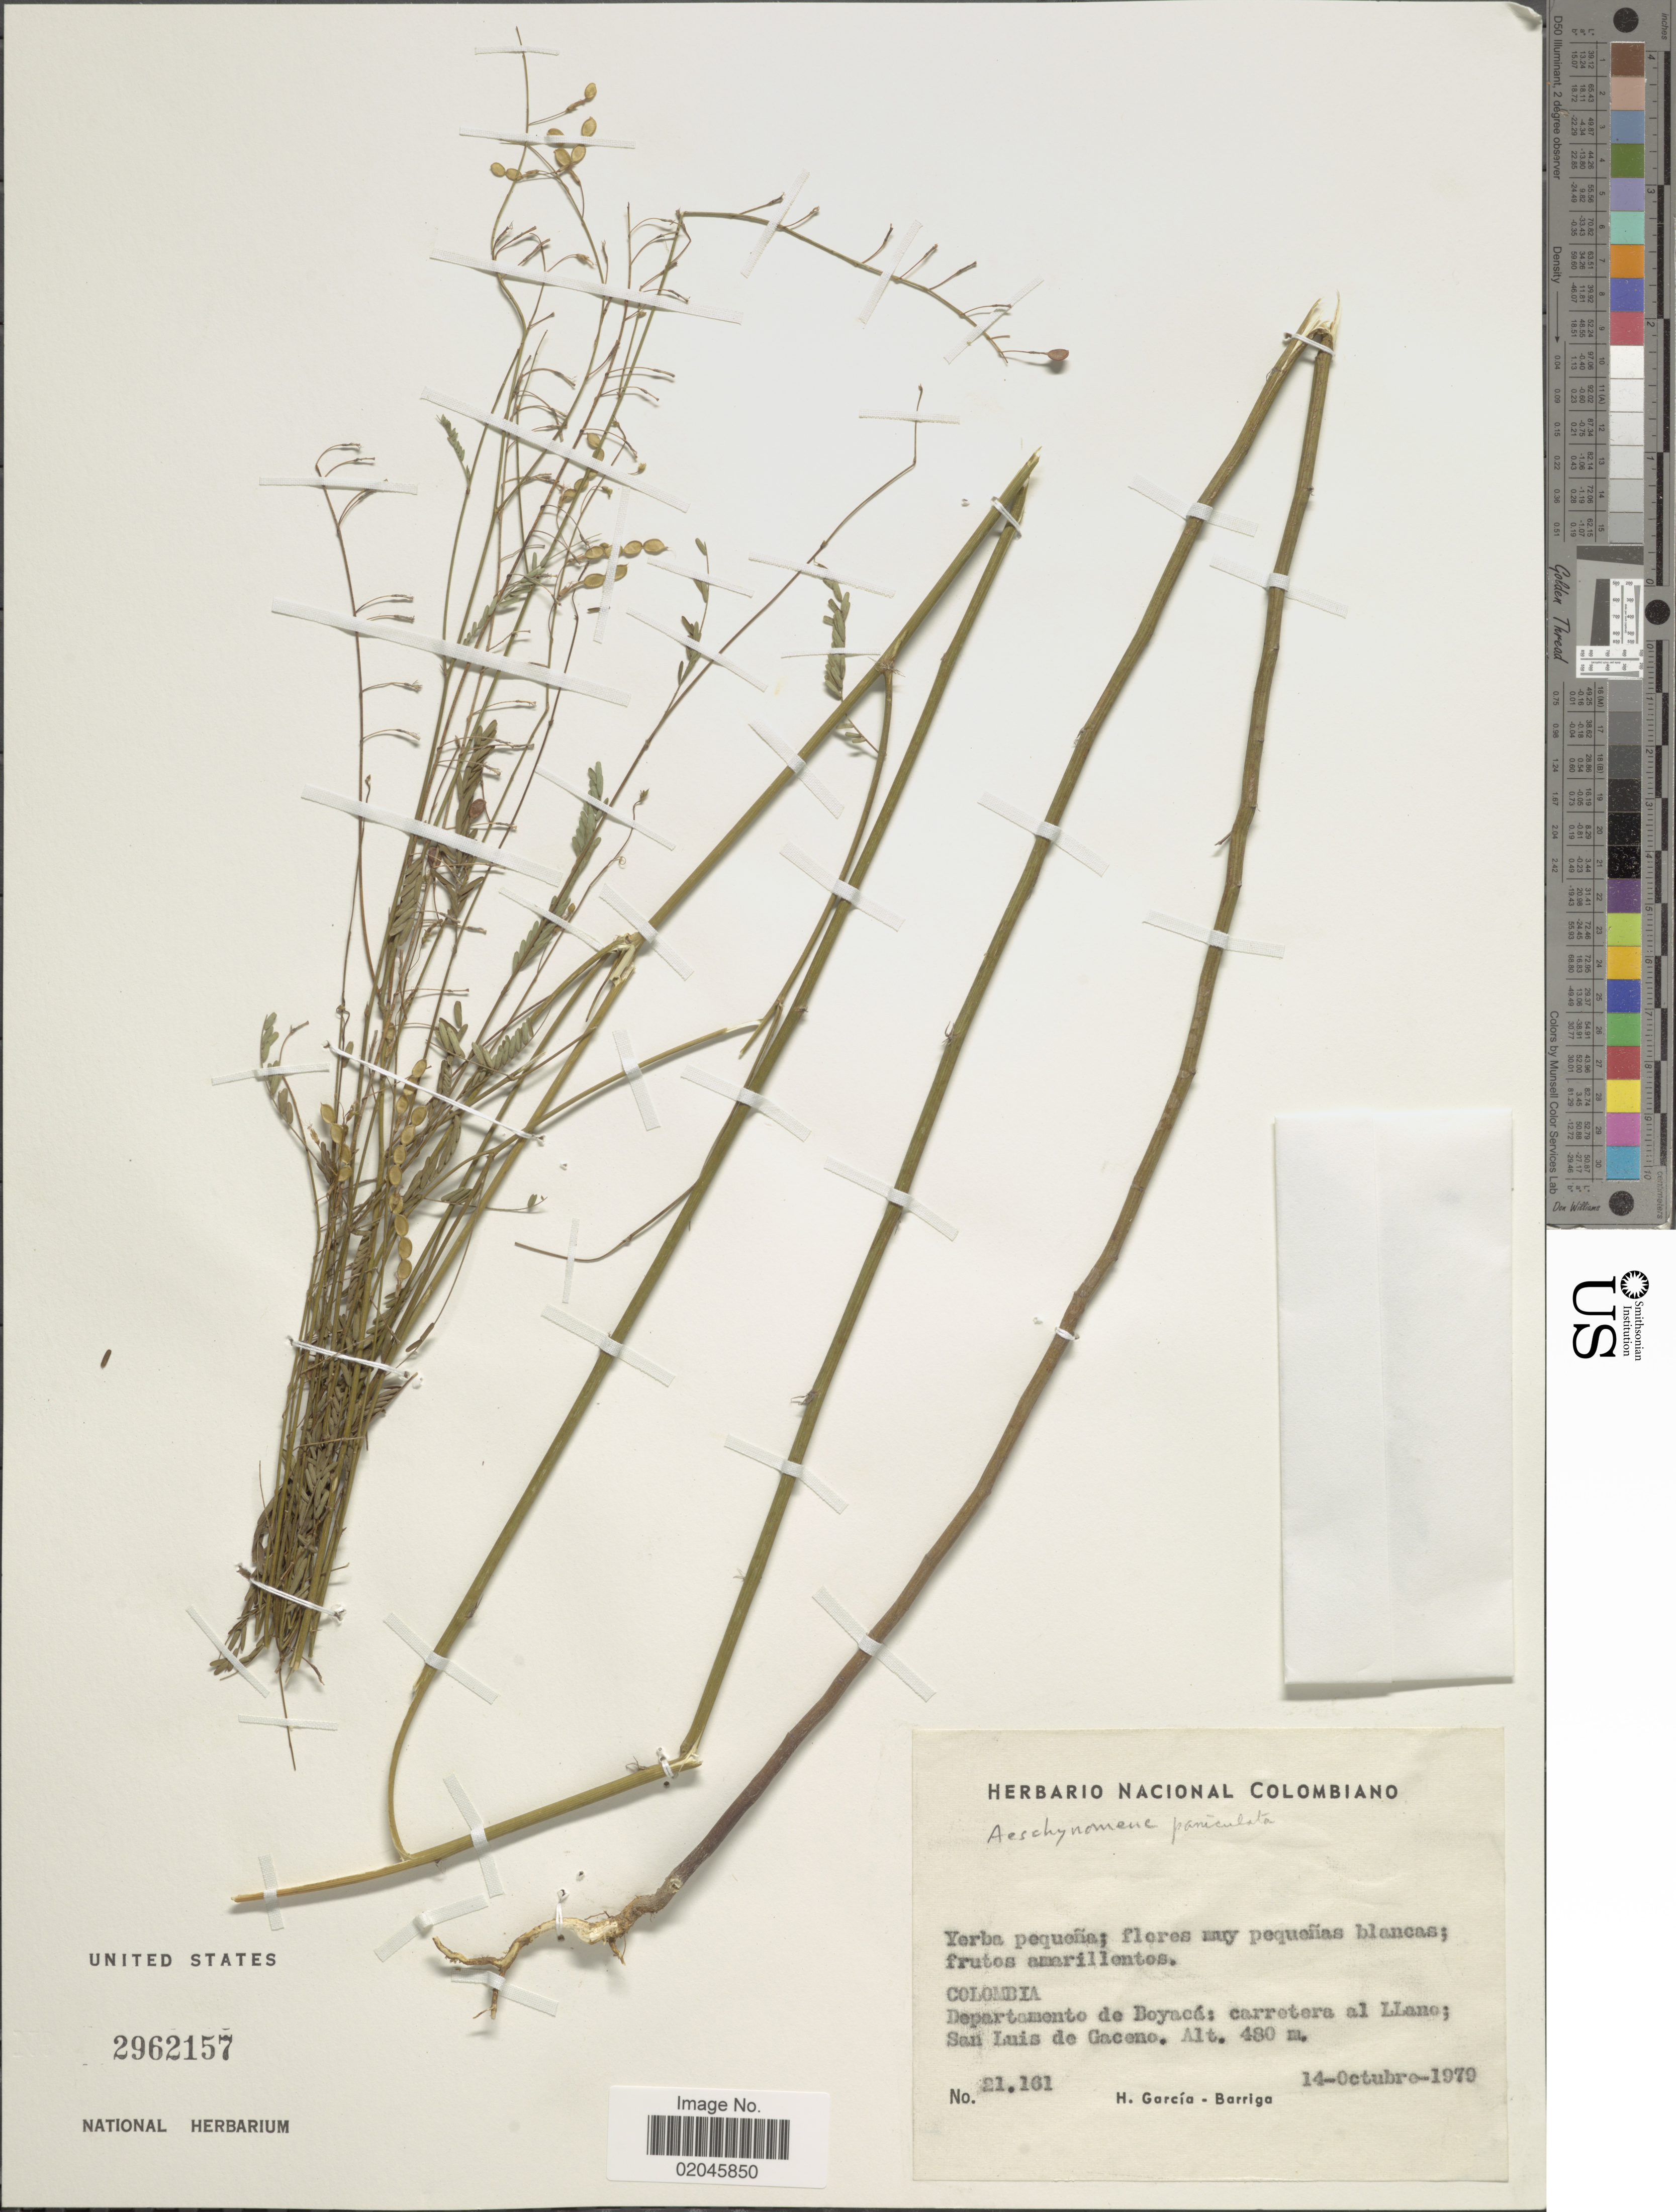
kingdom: Plantae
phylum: Tracheophyta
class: Magnoliopsida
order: Fabales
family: Fabaceae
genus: Aeschynomene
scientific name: Aeschynomene paniculata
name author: Vogel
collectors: H. García Barriga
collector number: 21161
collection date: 1979-10-14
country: Colombia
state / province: Boyacá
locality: Carretera al Llano, San Luis de Gacena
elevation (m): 480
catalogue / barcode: US 2962157